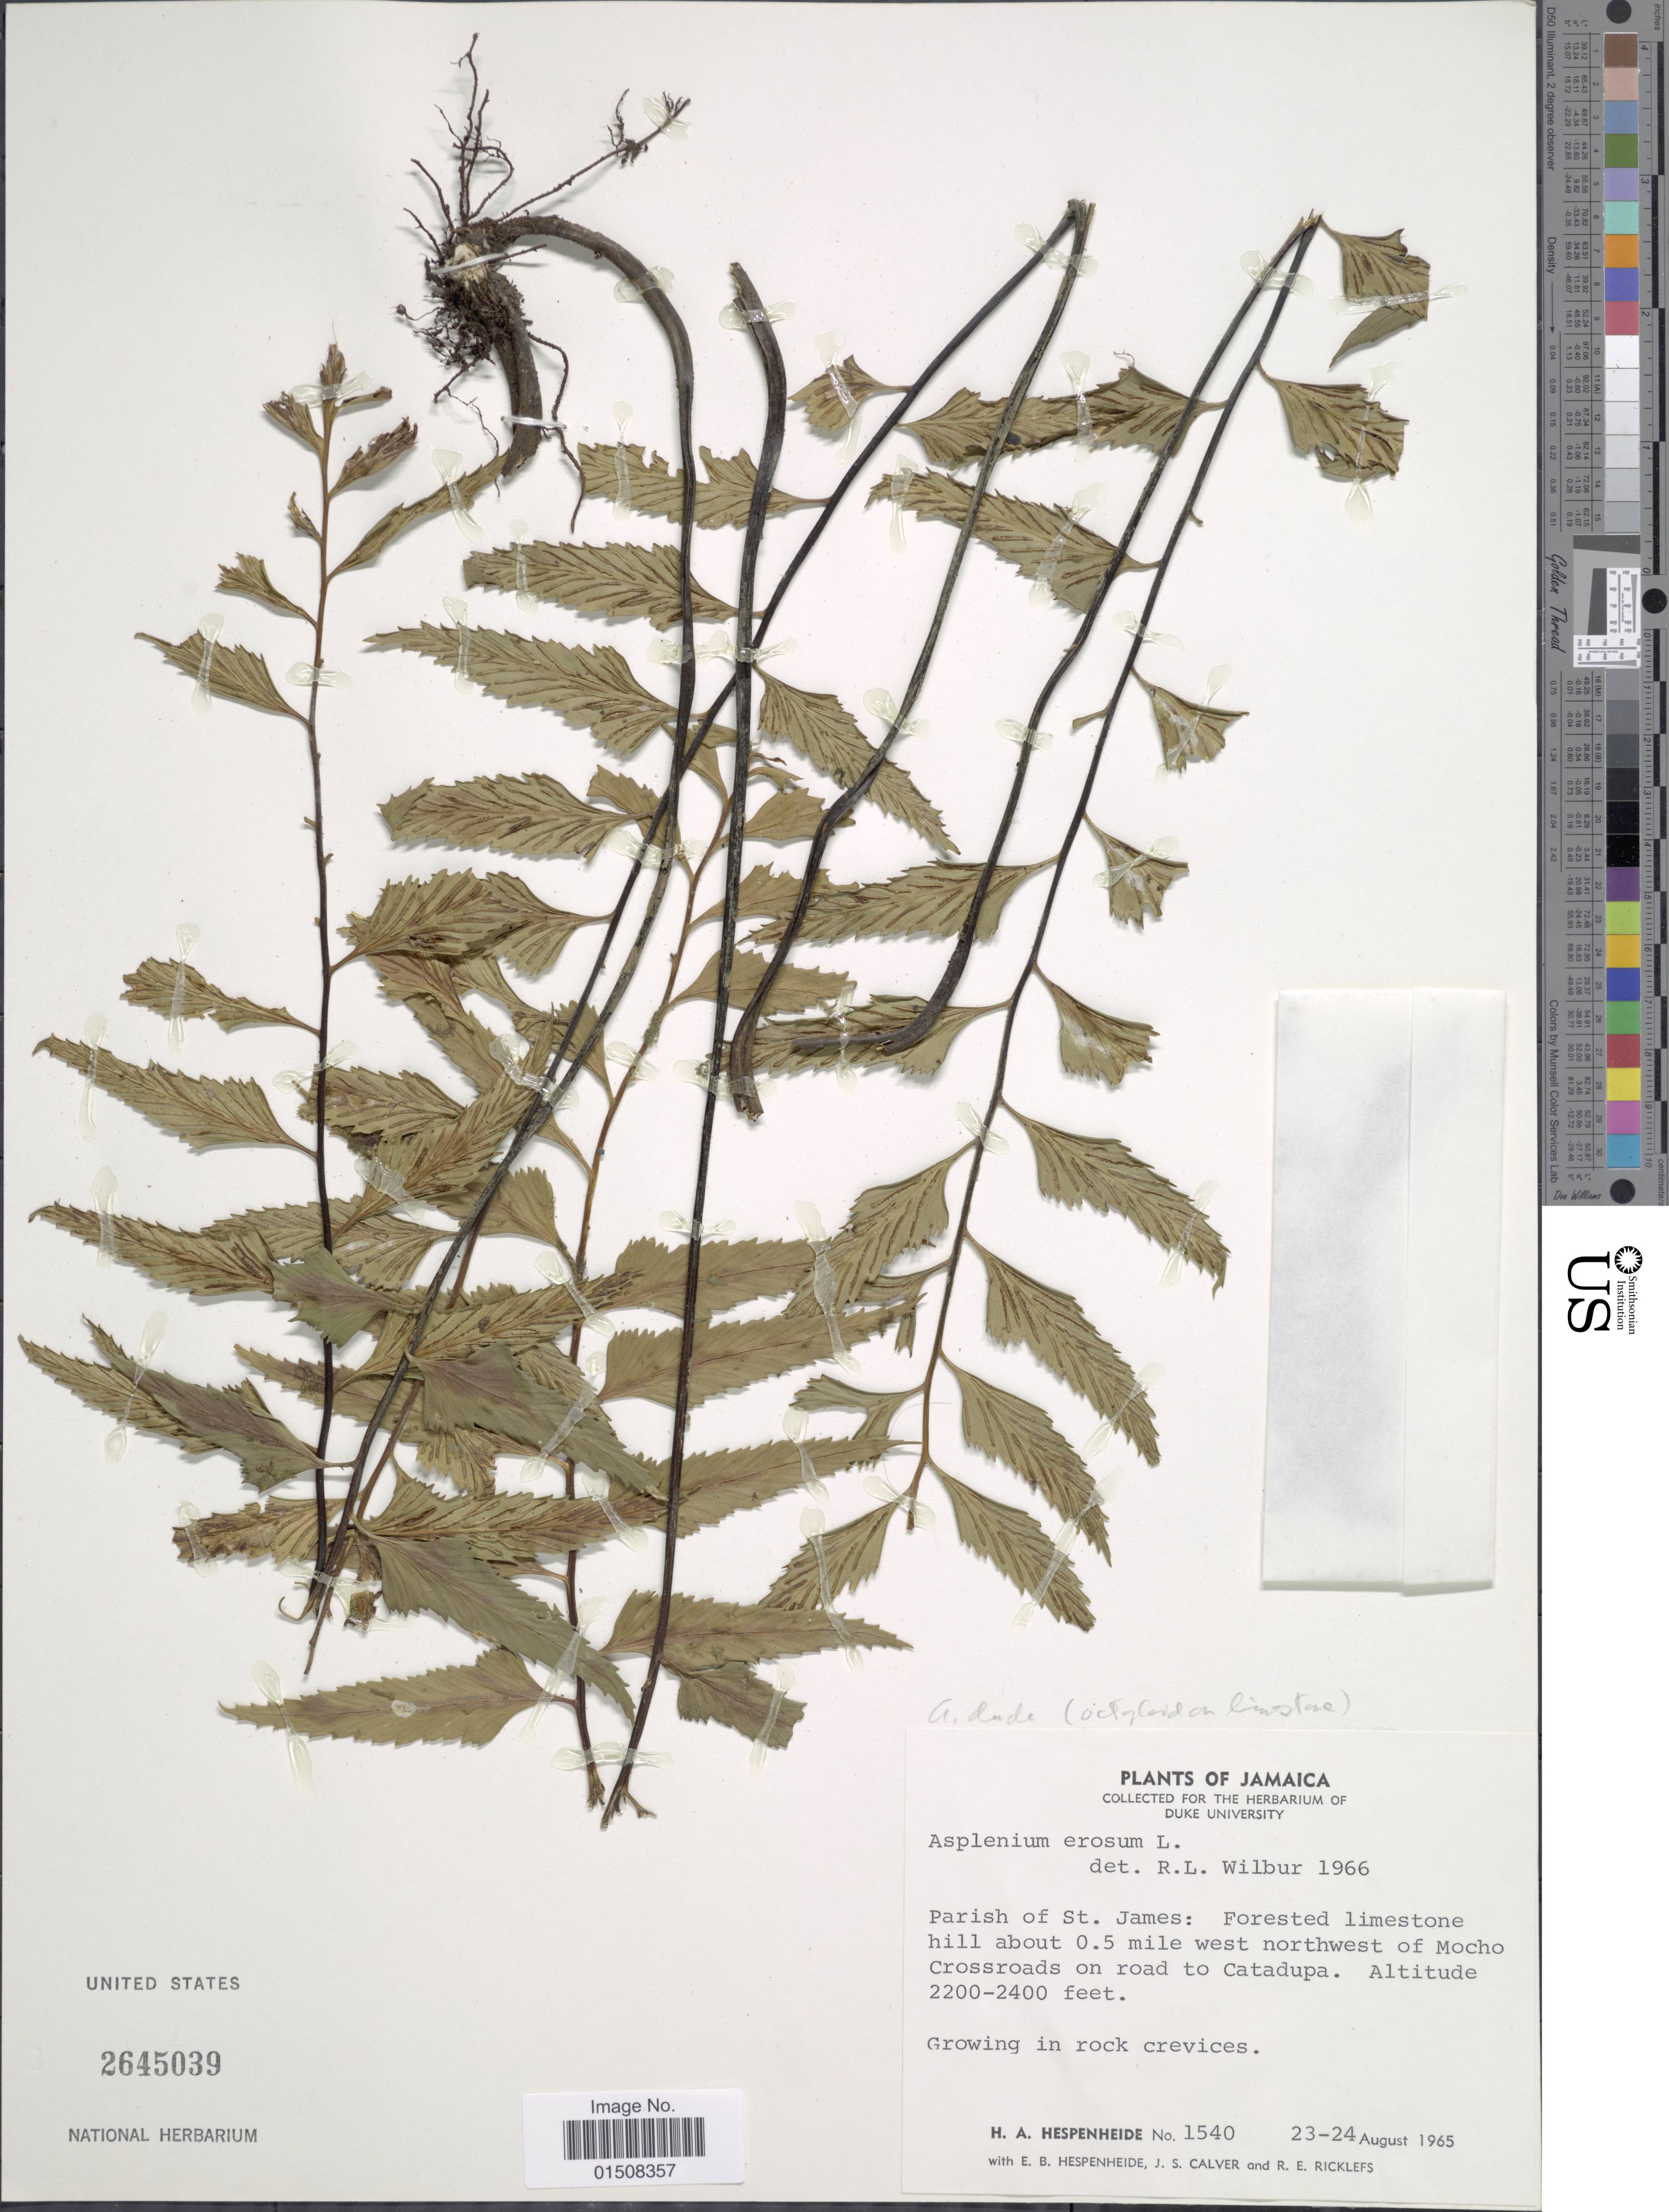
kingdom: Plantae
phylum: Tracheophyta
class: Polypodiopsida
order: Polypodiales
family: Aspleniaceae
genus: Asplenium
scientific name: Asplenium duale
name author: Jenman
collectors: H. A. Hespenheide, E. Hespenheide, J. Calver & R. Ricklefs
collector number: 1540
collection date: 1965-08-23/1965-08-24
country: Jamaica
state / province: Saint James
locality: Parish of St. James: Forested limestone hill about 0.5 mile west northwest of Moch Crossroads on road to Catadupa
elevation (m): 671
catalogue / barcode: US 2645039